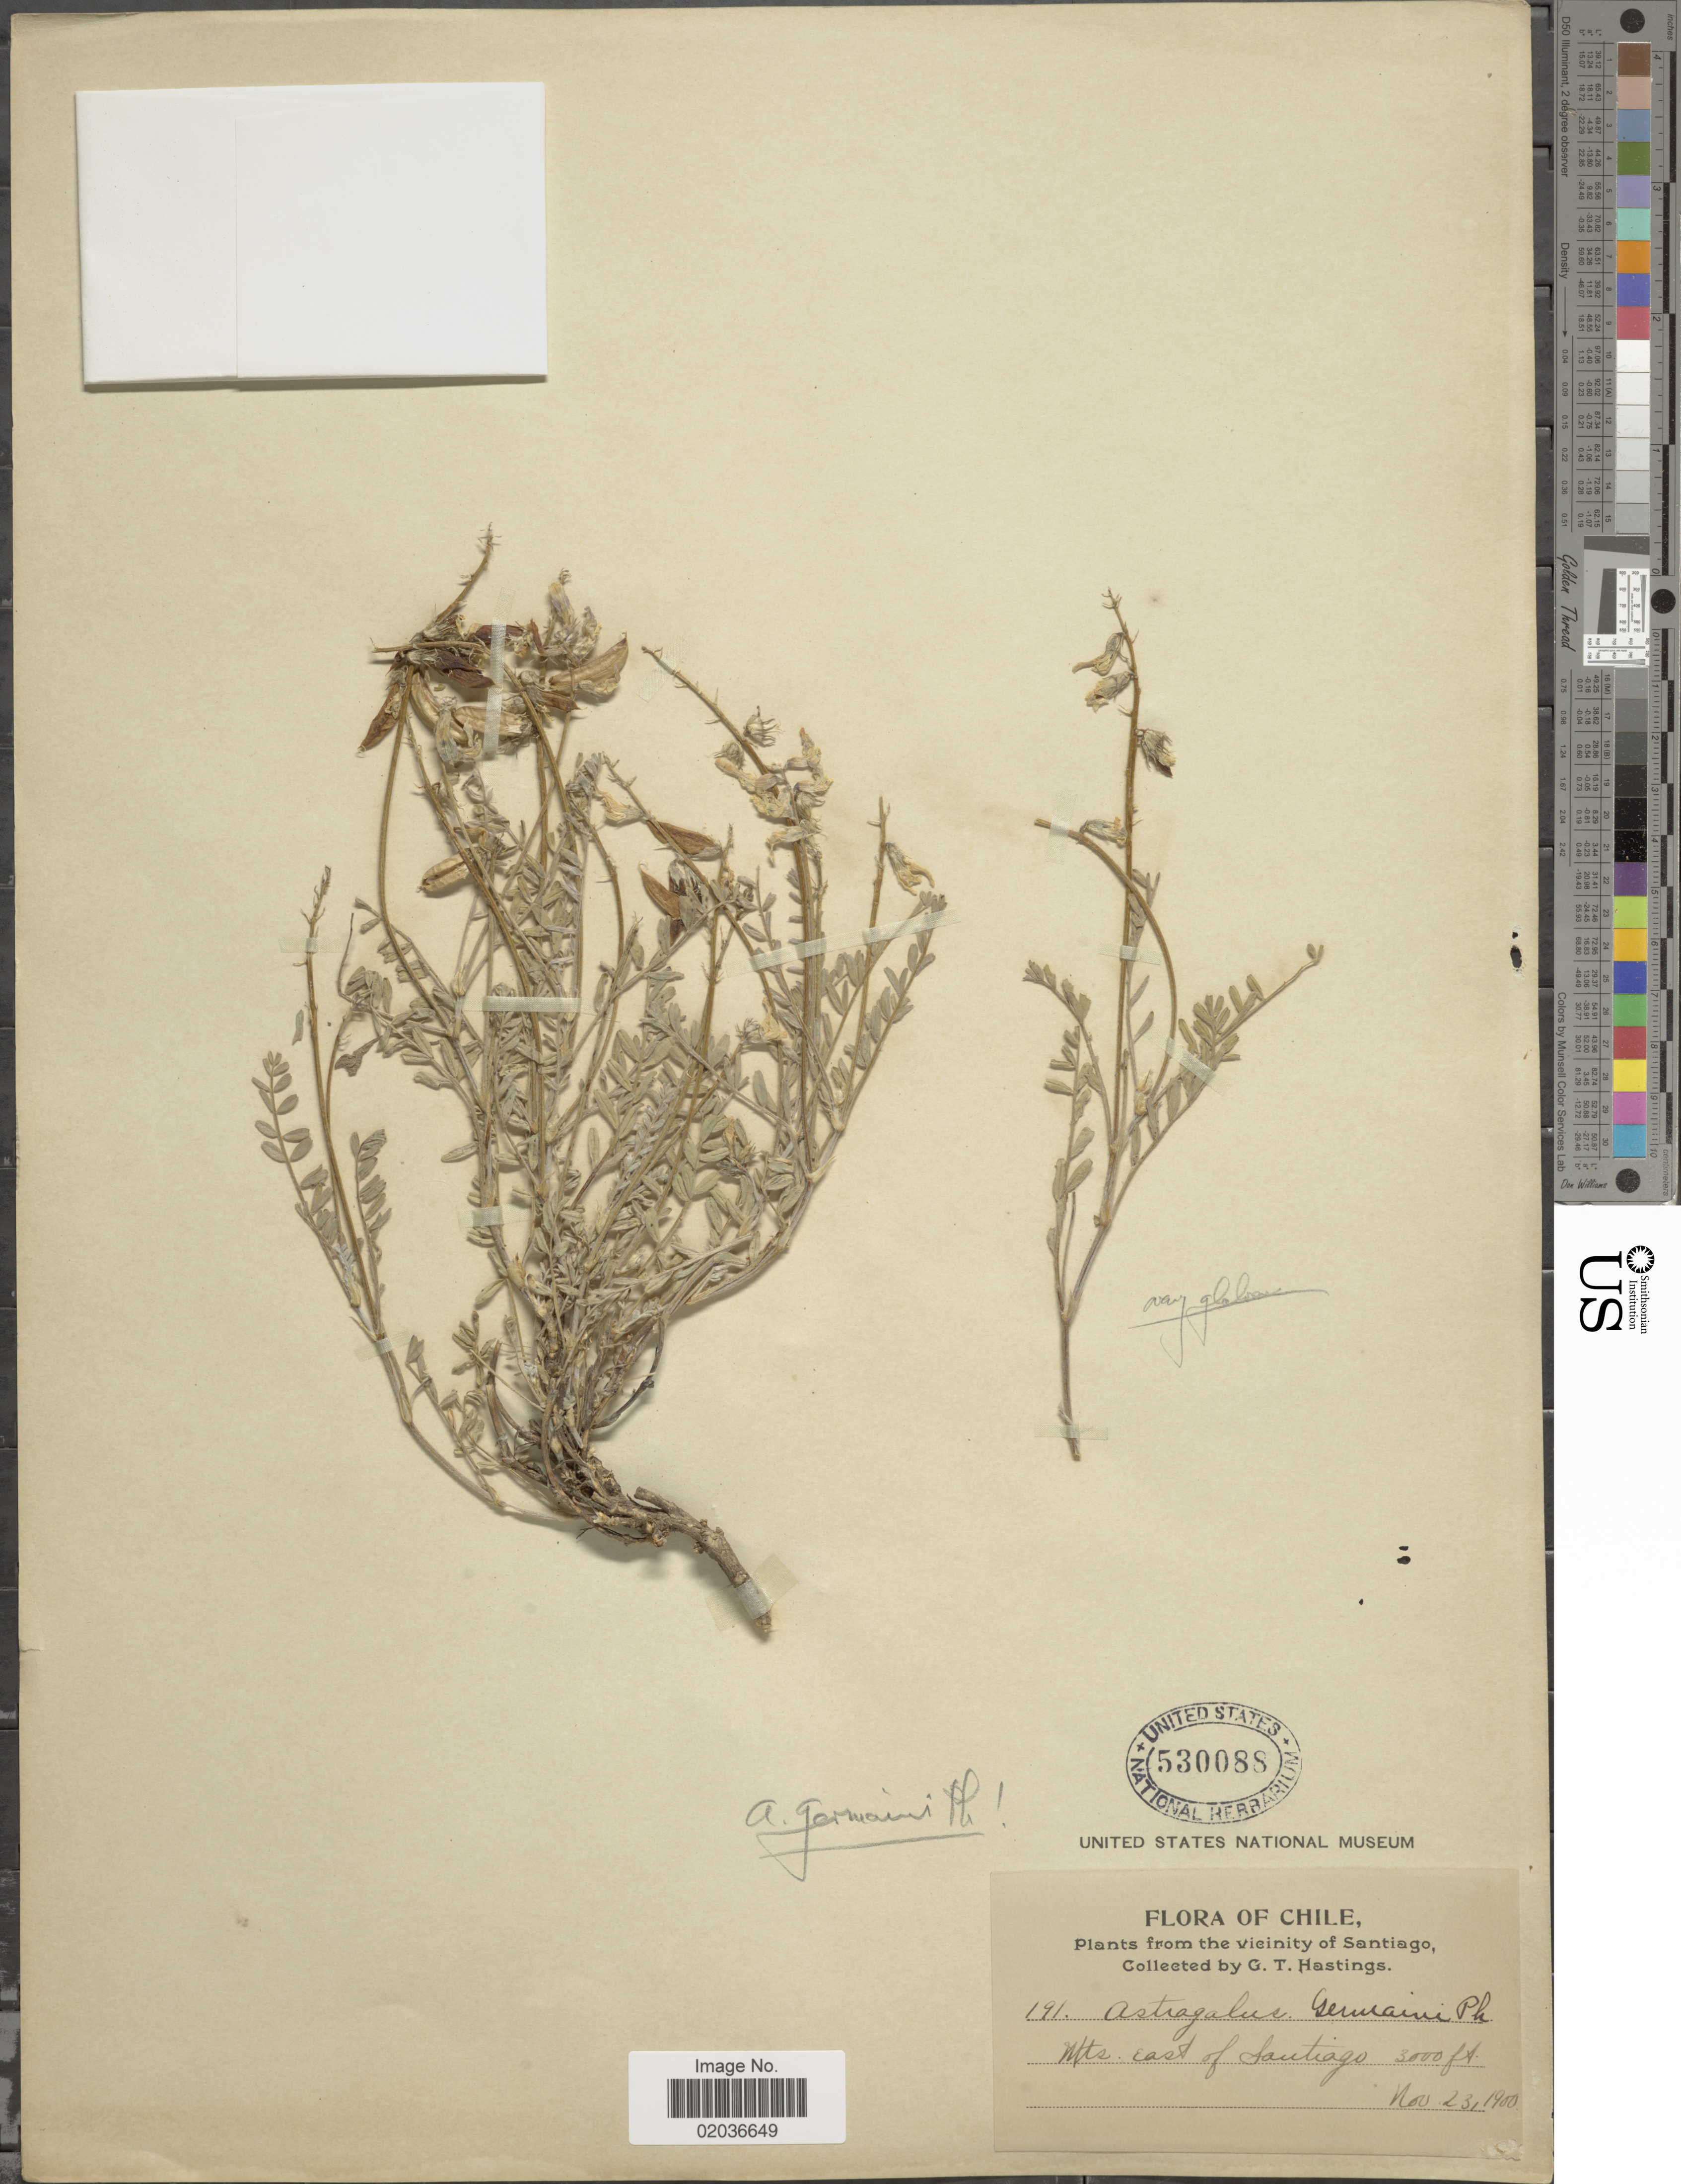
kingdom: Plantae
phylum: Tracheophyta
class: Magnoliopsida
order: Fabales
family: Fabaceae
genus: Astragalus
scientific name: Astragalus germaini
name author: Phil.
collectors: G. Hastings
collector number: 191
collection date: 1900-11-23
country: Chile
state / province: Región Metropolitana (RM)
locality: From the vicinity of Santiago. Mts. East of Santiago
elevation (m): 914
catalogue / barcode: US 530088